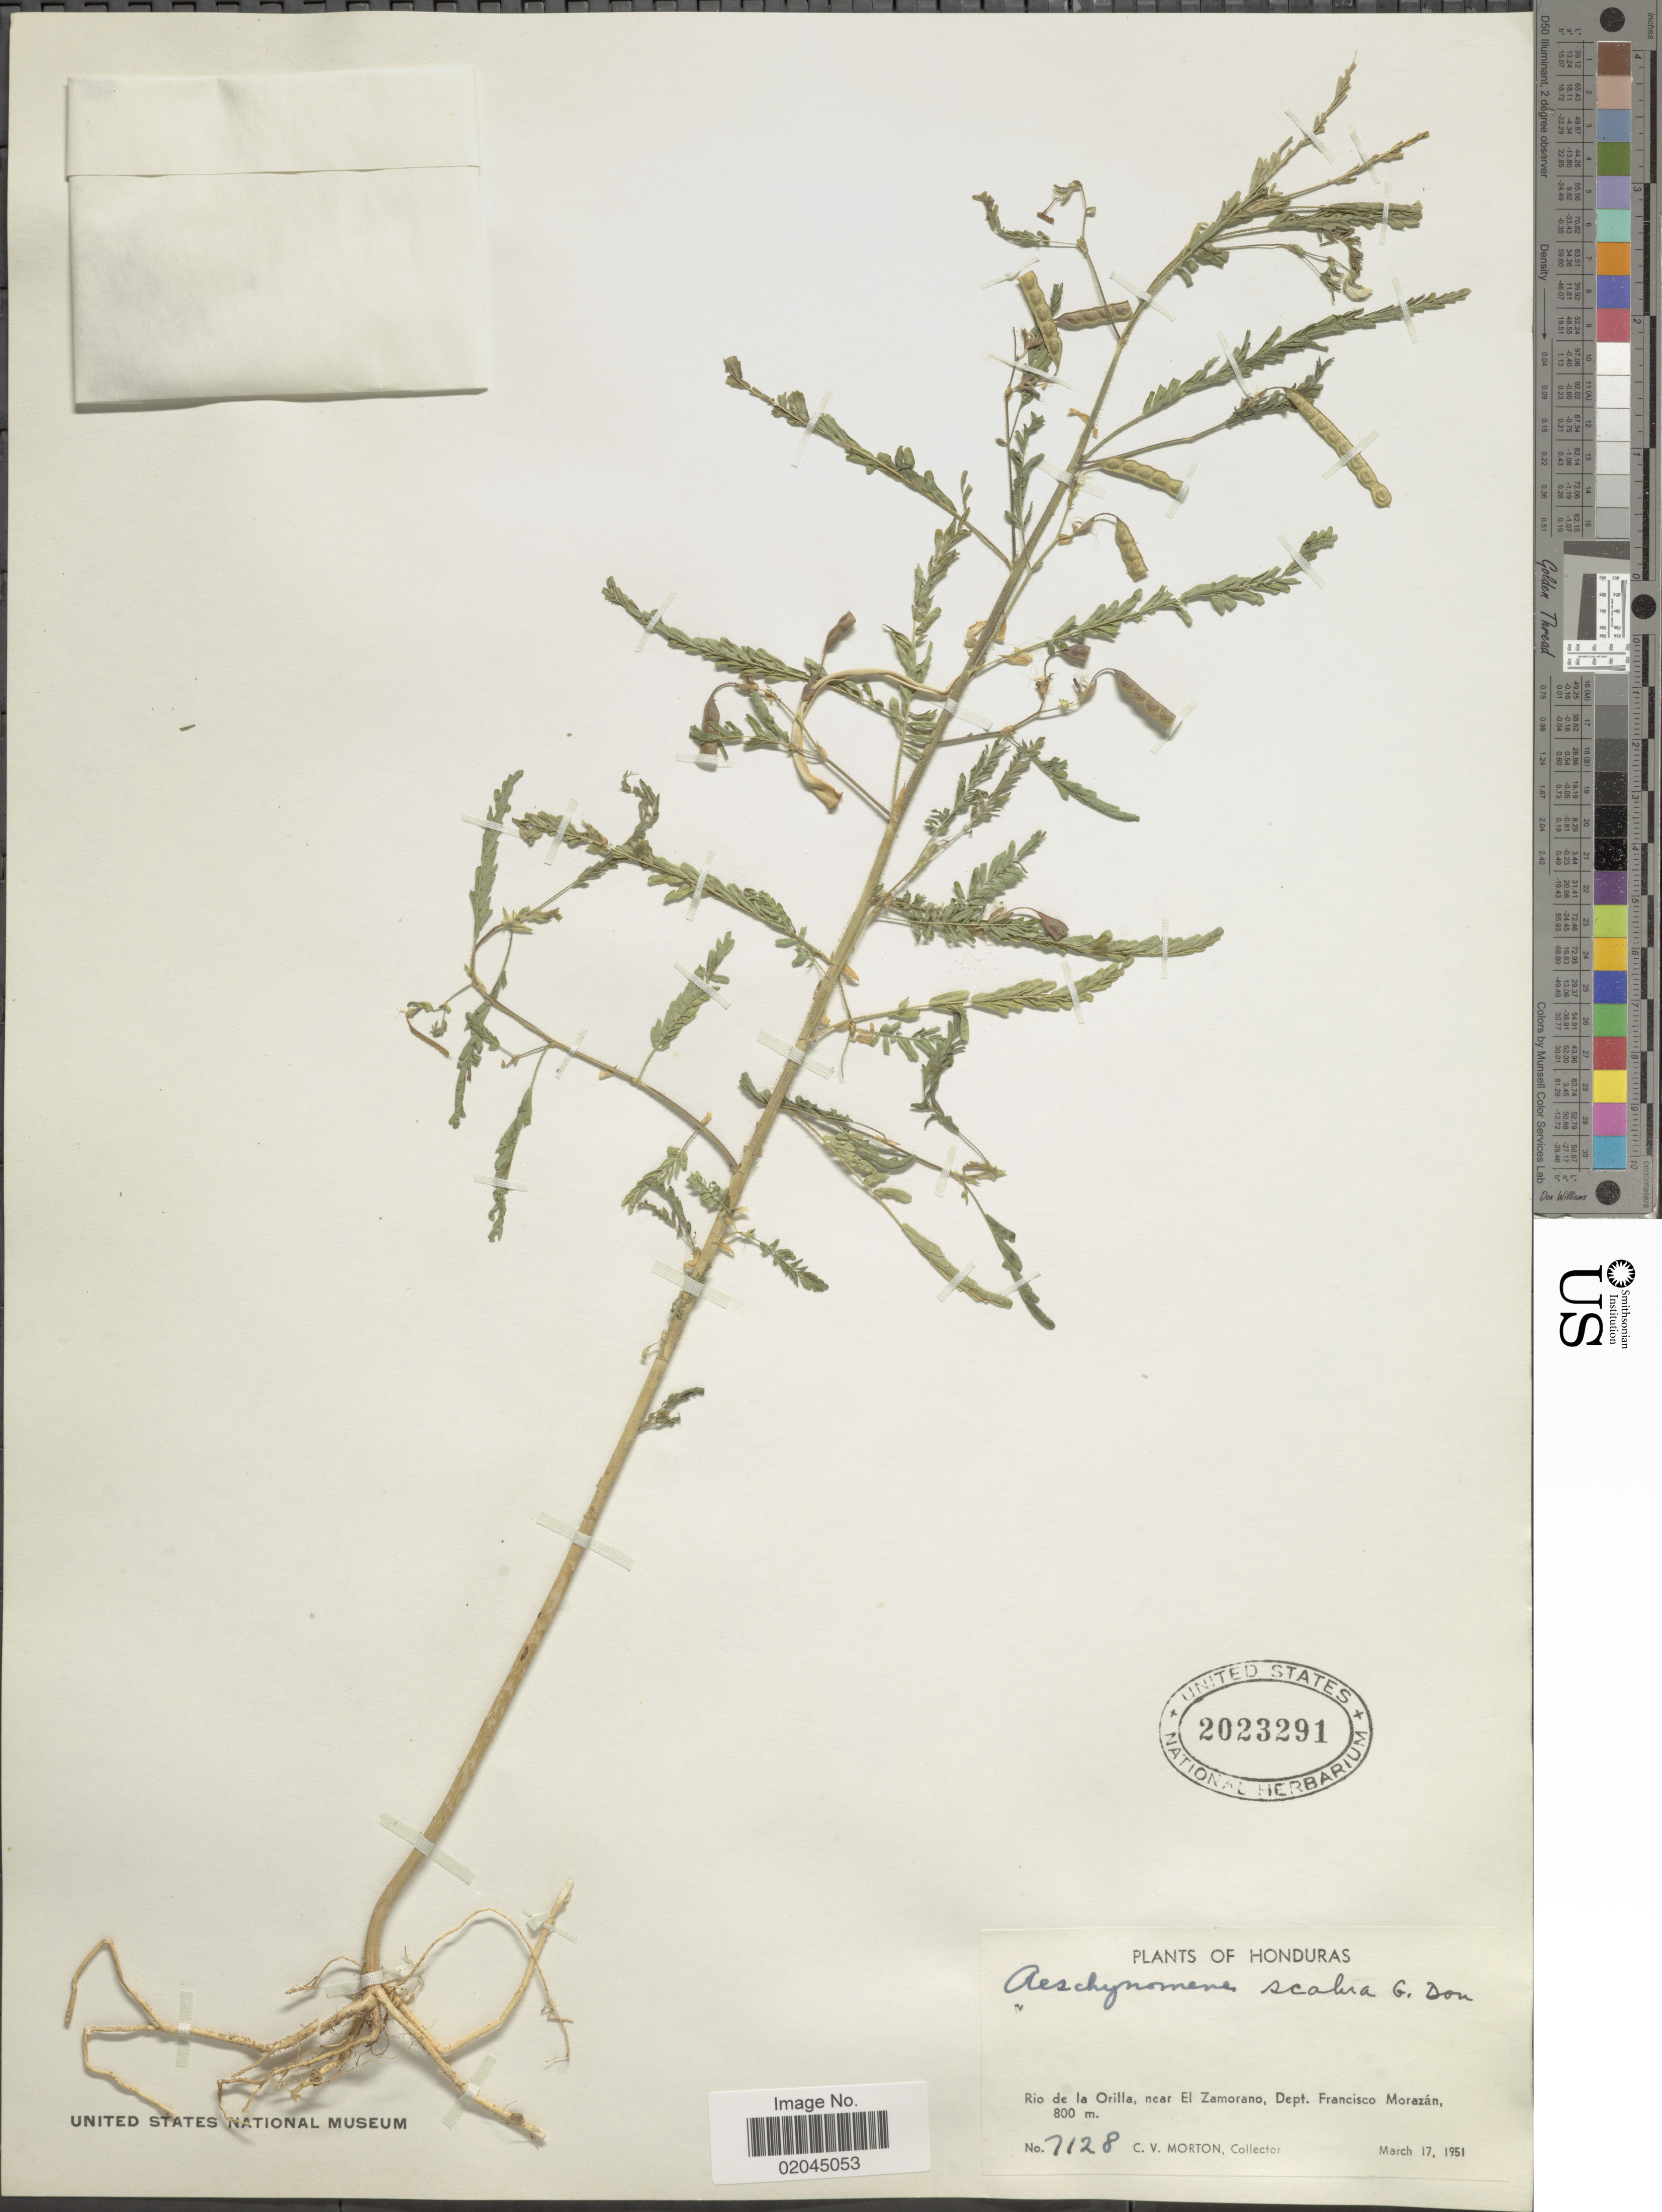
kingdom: Plantae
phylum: Tracheophyta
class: Magnoliopsida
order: Fabales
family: Fabaceae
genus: Aeschynomene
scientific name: Aeschynomene scabra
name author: G. Don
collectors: C. V. Morton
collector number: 7128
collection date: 1951-03-17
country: Honduras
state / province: Fco. Morazán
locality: Rio de la Orilla, near El Zamorano, Dept. Francisco Morazan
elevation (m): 800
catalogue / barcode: US 2023291